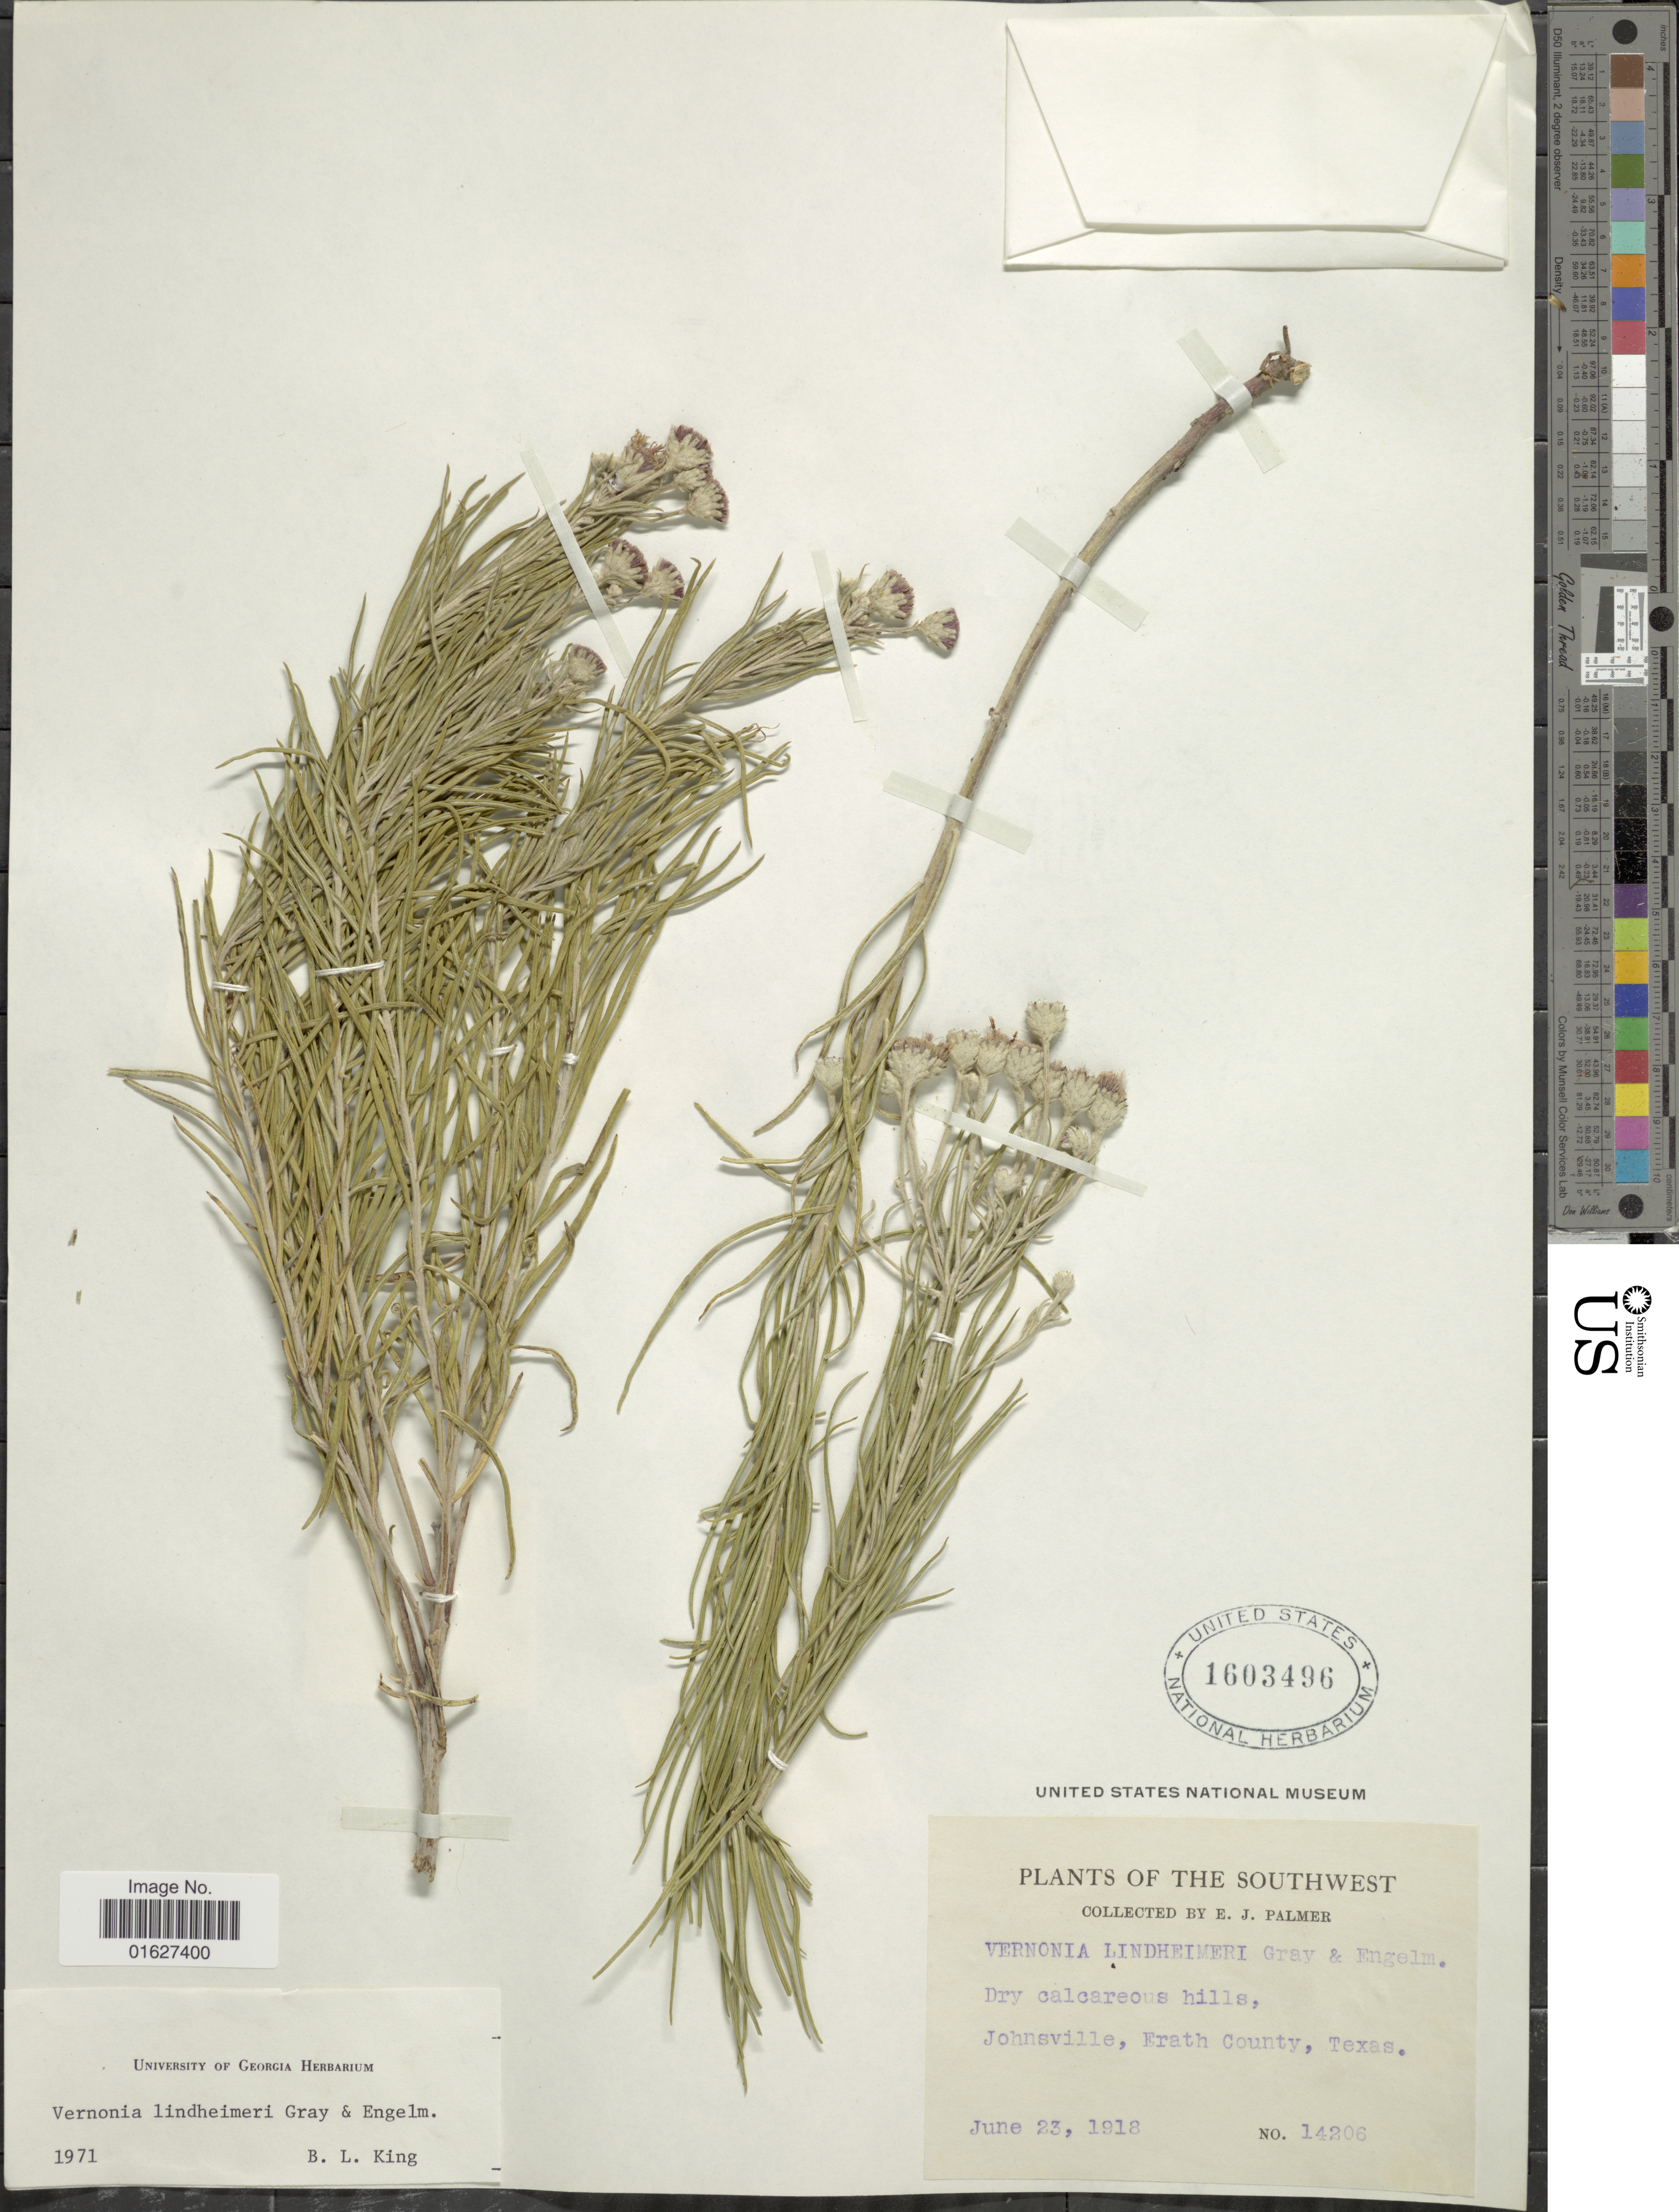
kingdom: Plantae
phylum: Tracheophyta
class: Magnoliopsida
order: Asterales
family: Asteraceae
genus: Vernonia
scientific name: Vernonia lindheimeri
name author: A. Gray & Engelm. in A. Gray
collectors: E. J. Palmer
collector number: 14206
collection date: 1918-06-23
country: United States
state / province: Texas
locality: Southwest. Johnsville, Erath County, Texas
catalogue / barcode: US 1603496